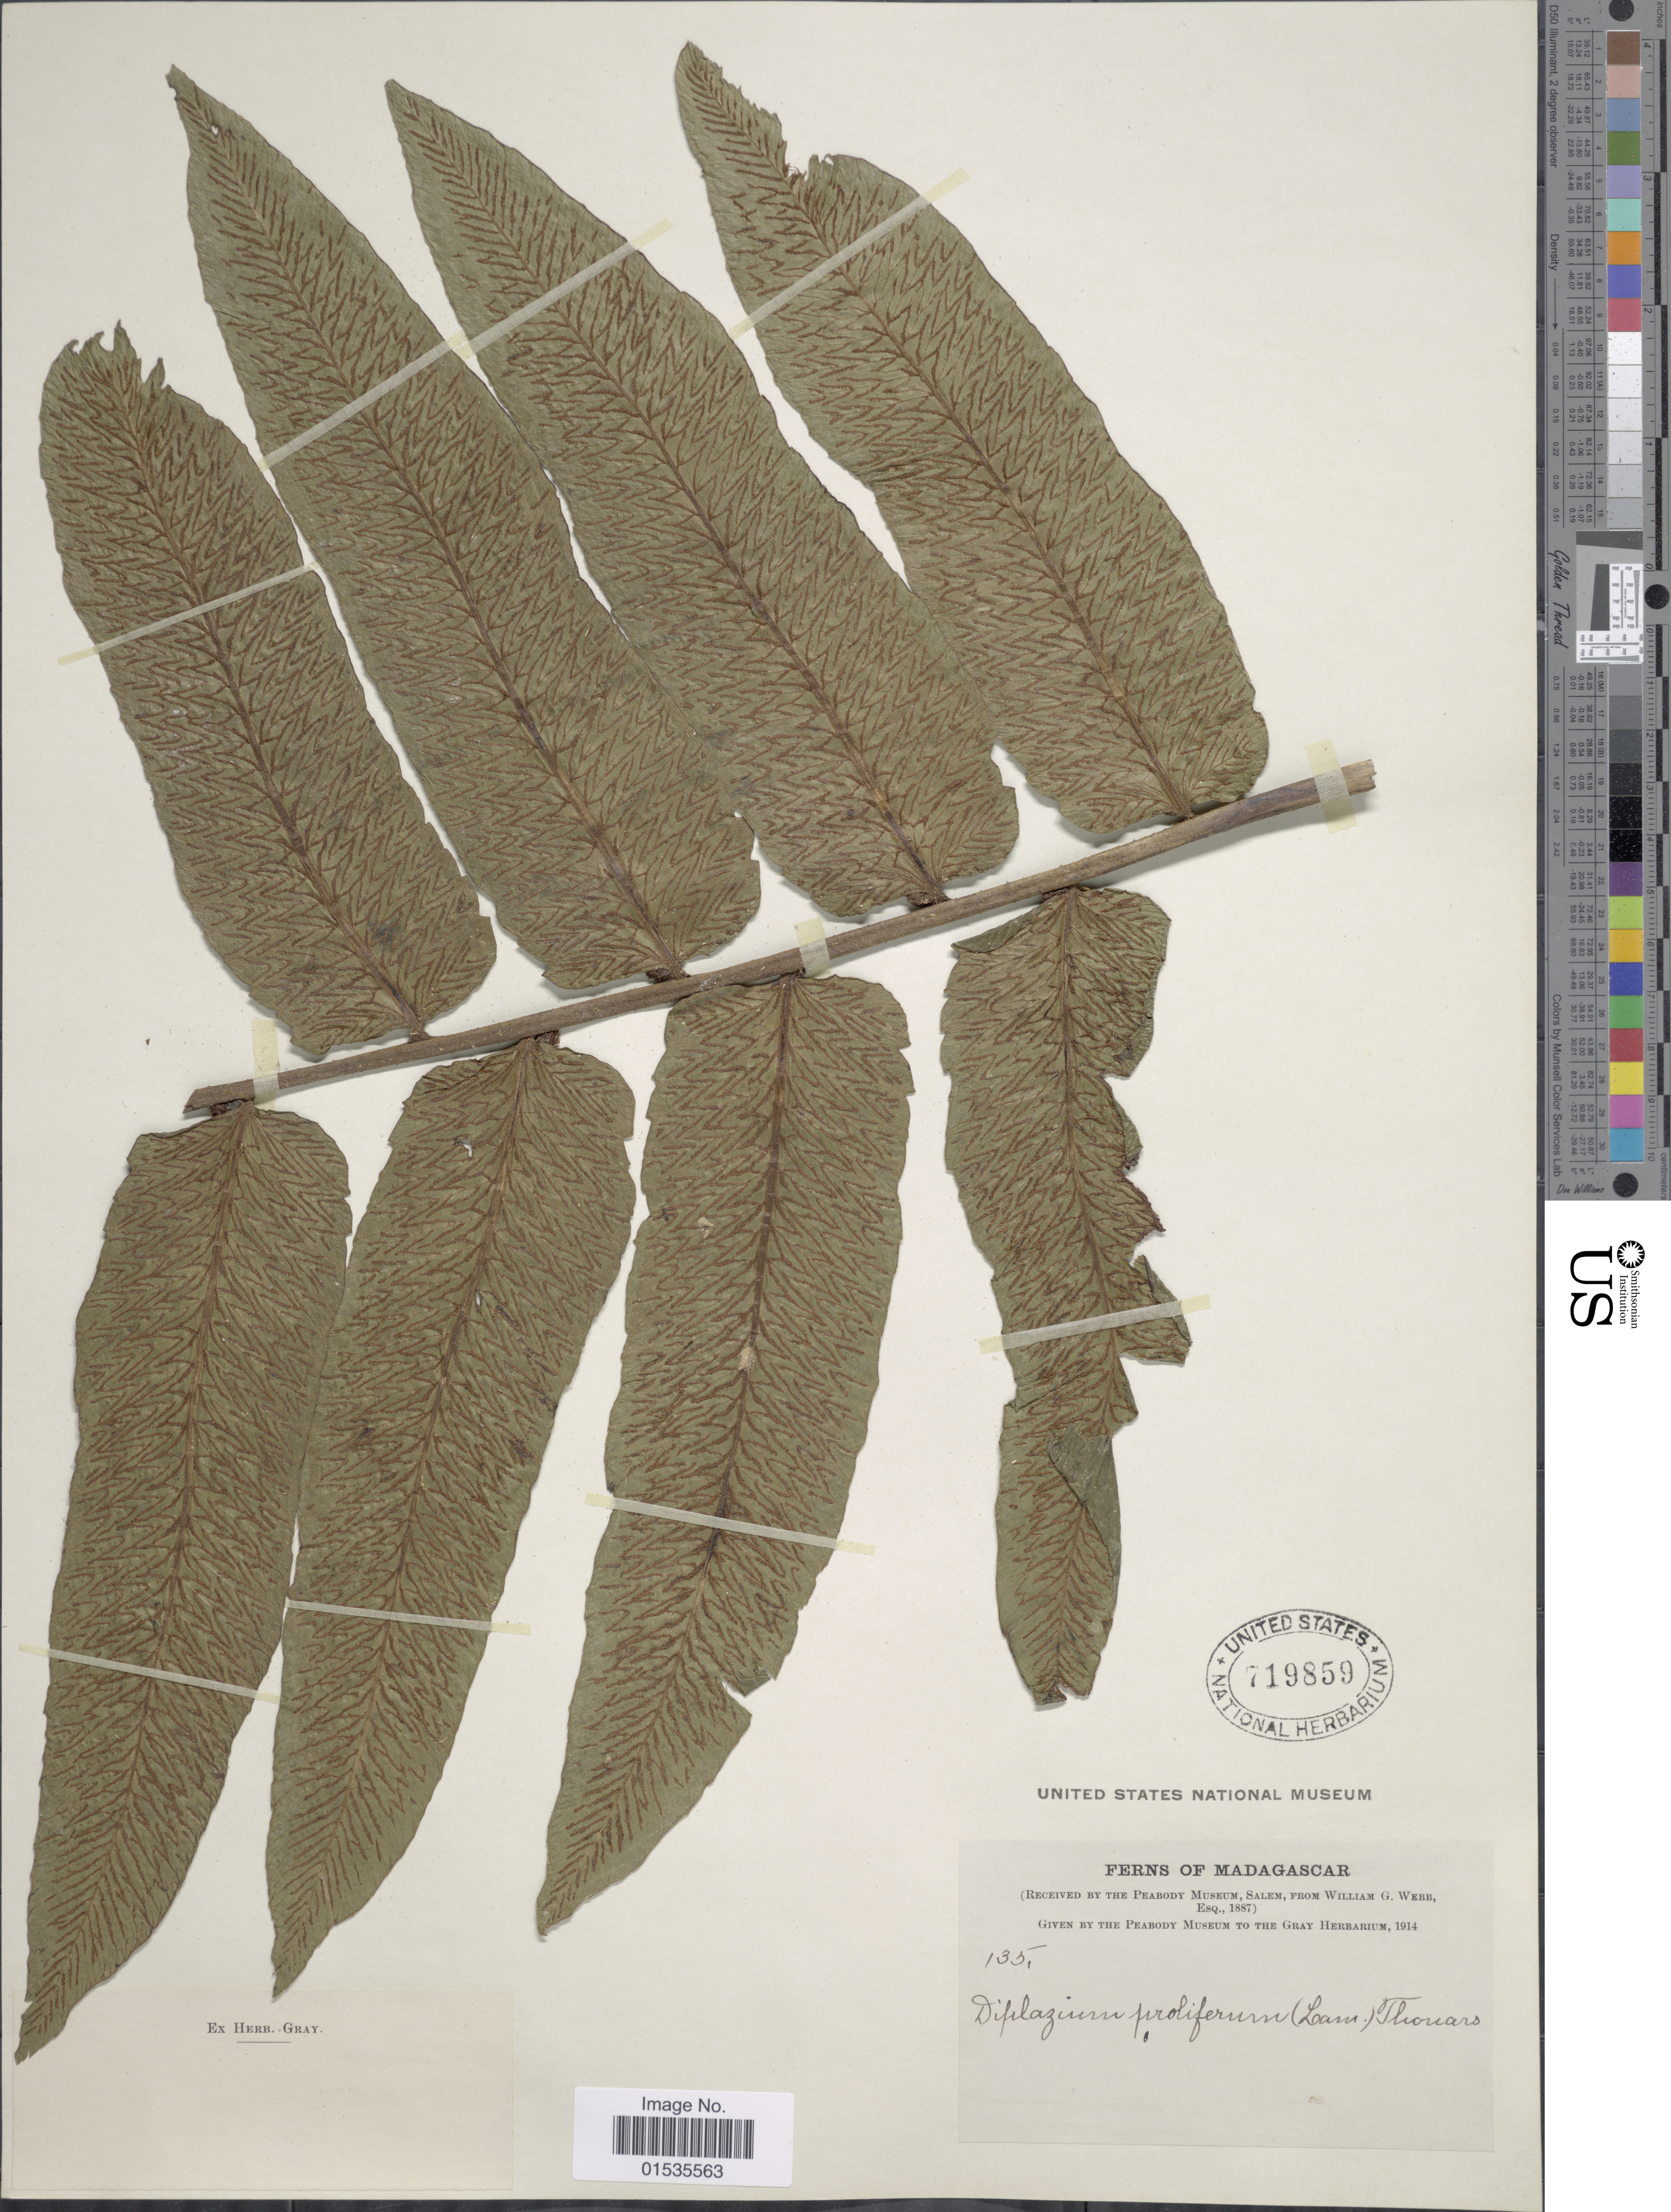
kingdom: Plantae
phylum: Tracheophyta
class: Polypodiopsida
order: Polypodiales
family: Athyriaceae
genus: Diplazium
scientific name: Diplazium proliferum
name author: (Lam.) Thouars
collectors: W. Webb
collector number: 135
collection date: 1887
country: Madagascar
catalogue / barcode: US 719859